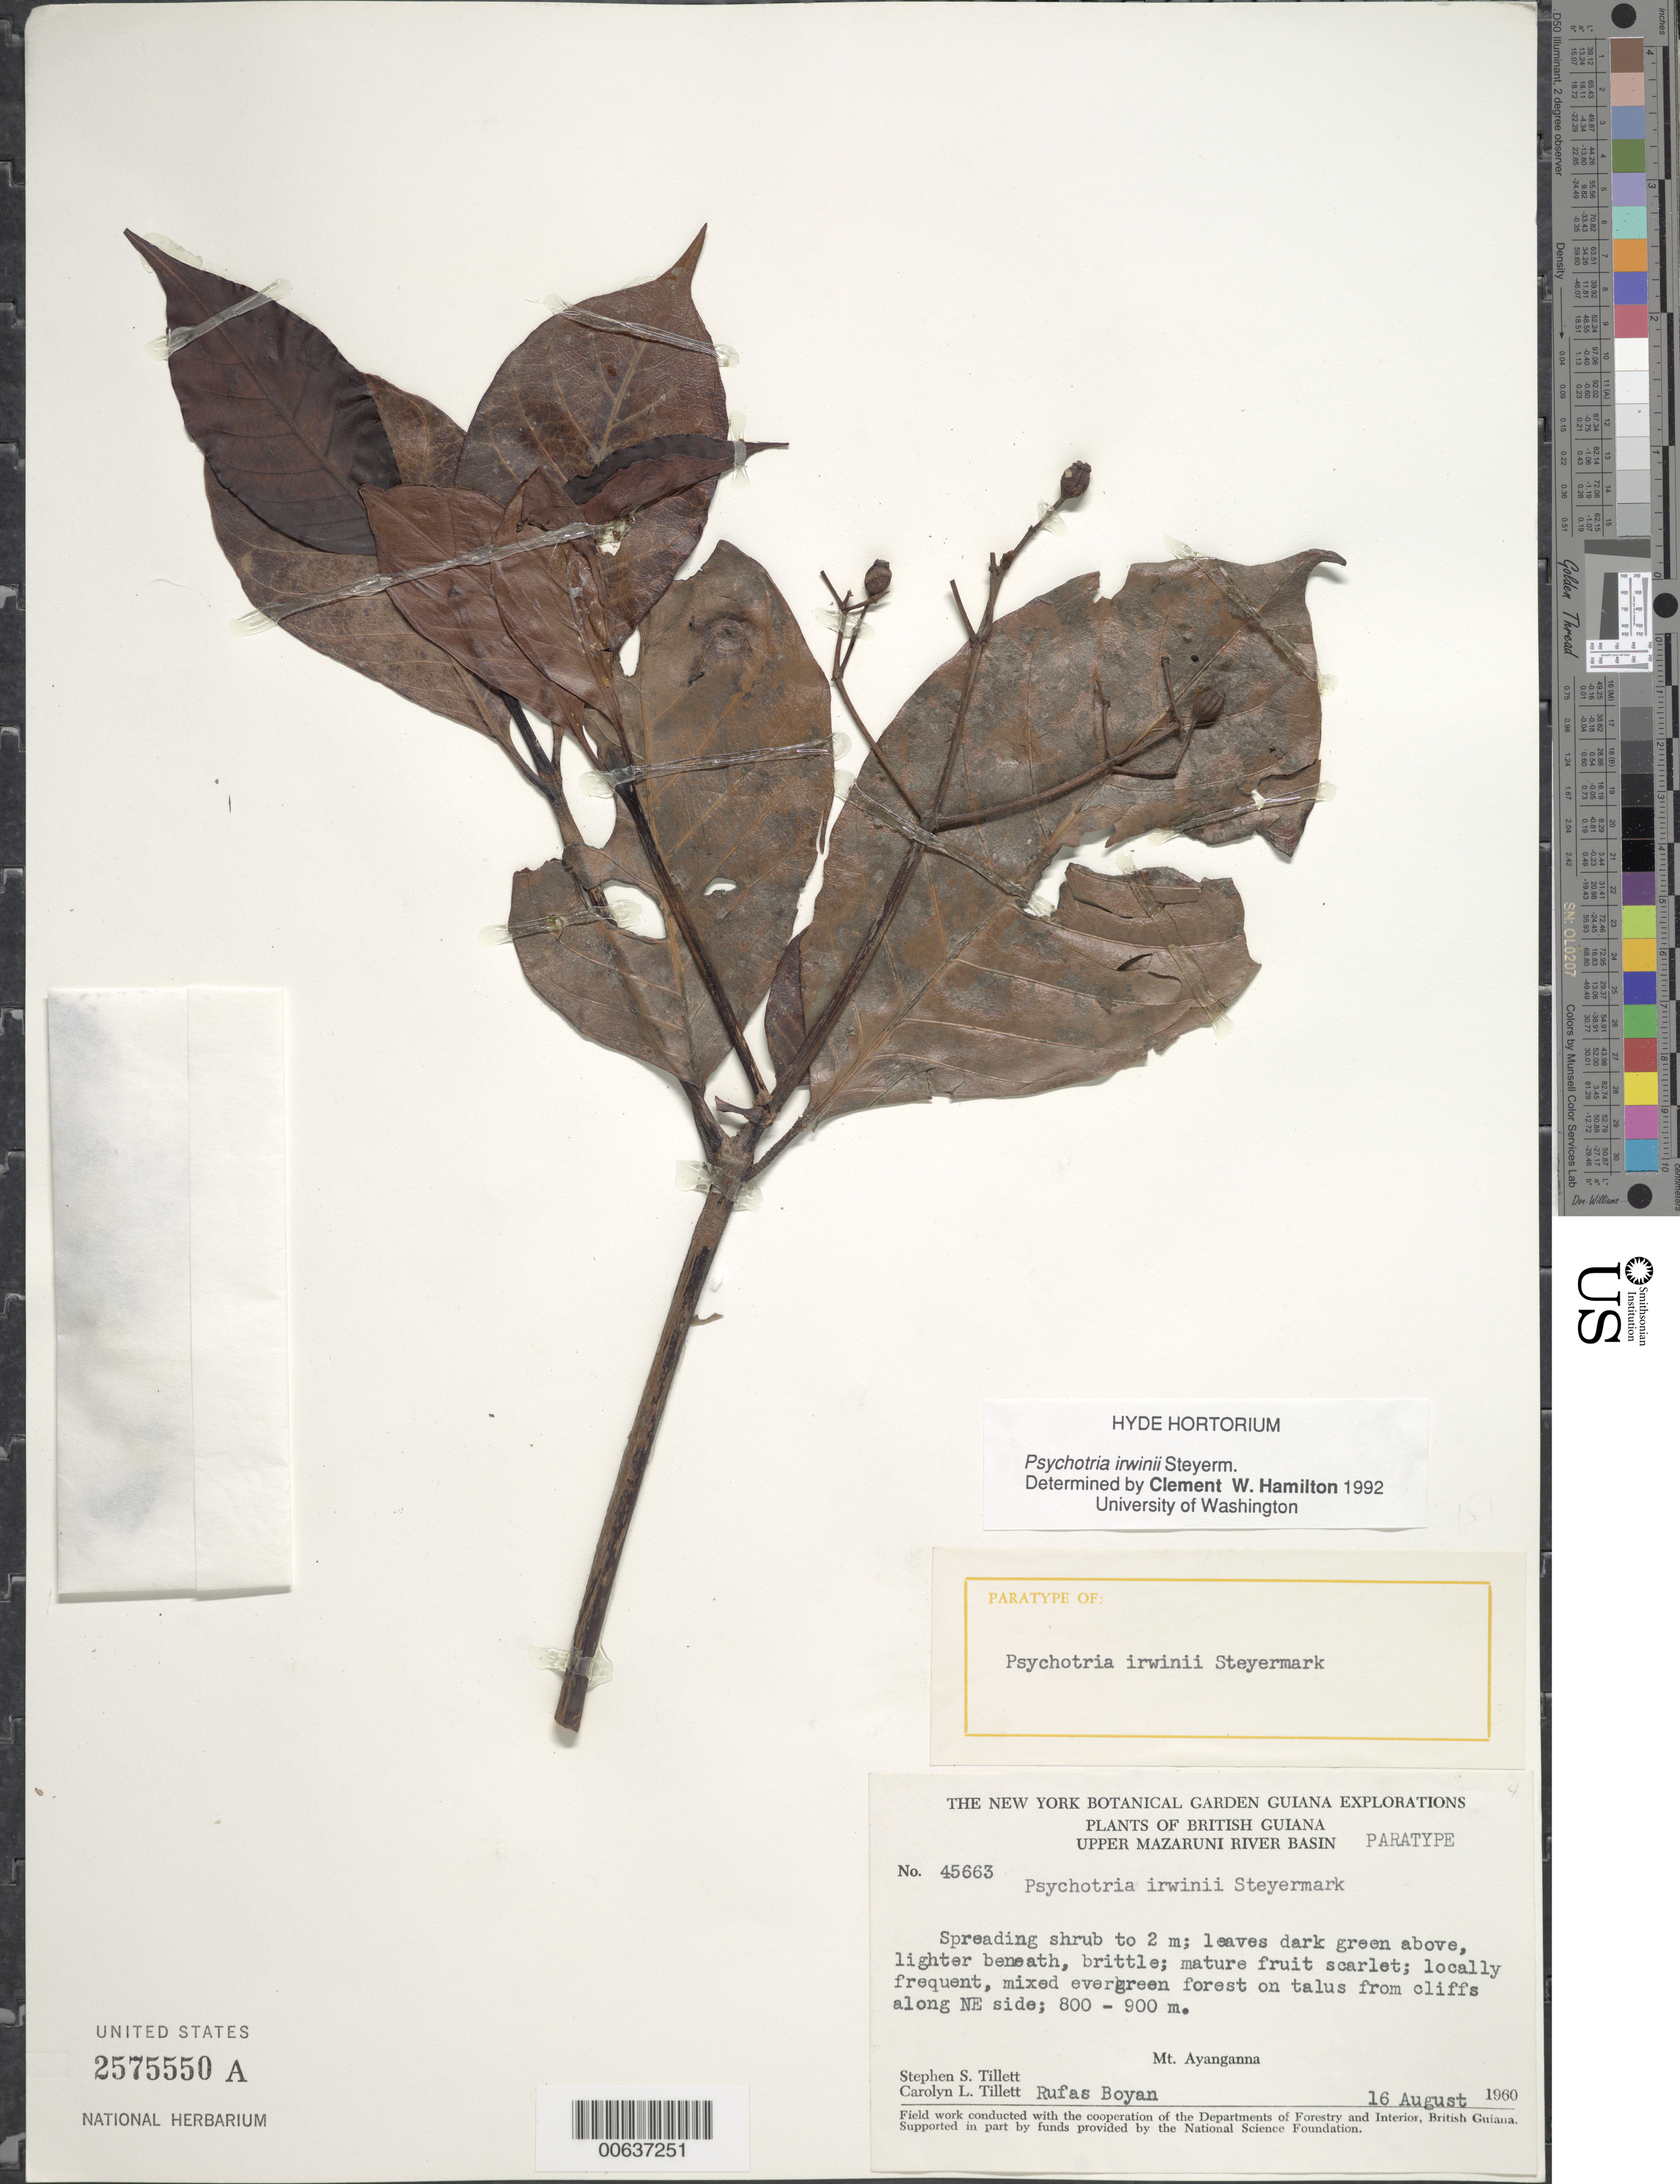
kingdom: Plantae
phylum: Tracheophyta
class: Magnoliopsida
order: Gentianales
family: Rubiaceae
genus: Psychotria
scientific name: Psychotria irwinii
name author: Steyerm.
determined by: Hamilton, C. W.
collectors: S. S. Tillett, C. L. Tillett & R. Boyan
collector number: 45663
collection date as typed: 16-Aug-60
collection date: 1960-08-16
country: Guyana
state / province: Cuyuni-Mazaruni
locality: Mt. Ayanganna, NE side, Pakaraima Mts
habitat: Mixed evergreen forest on talus from cliffs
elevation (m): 800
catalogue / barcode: US 2575550A